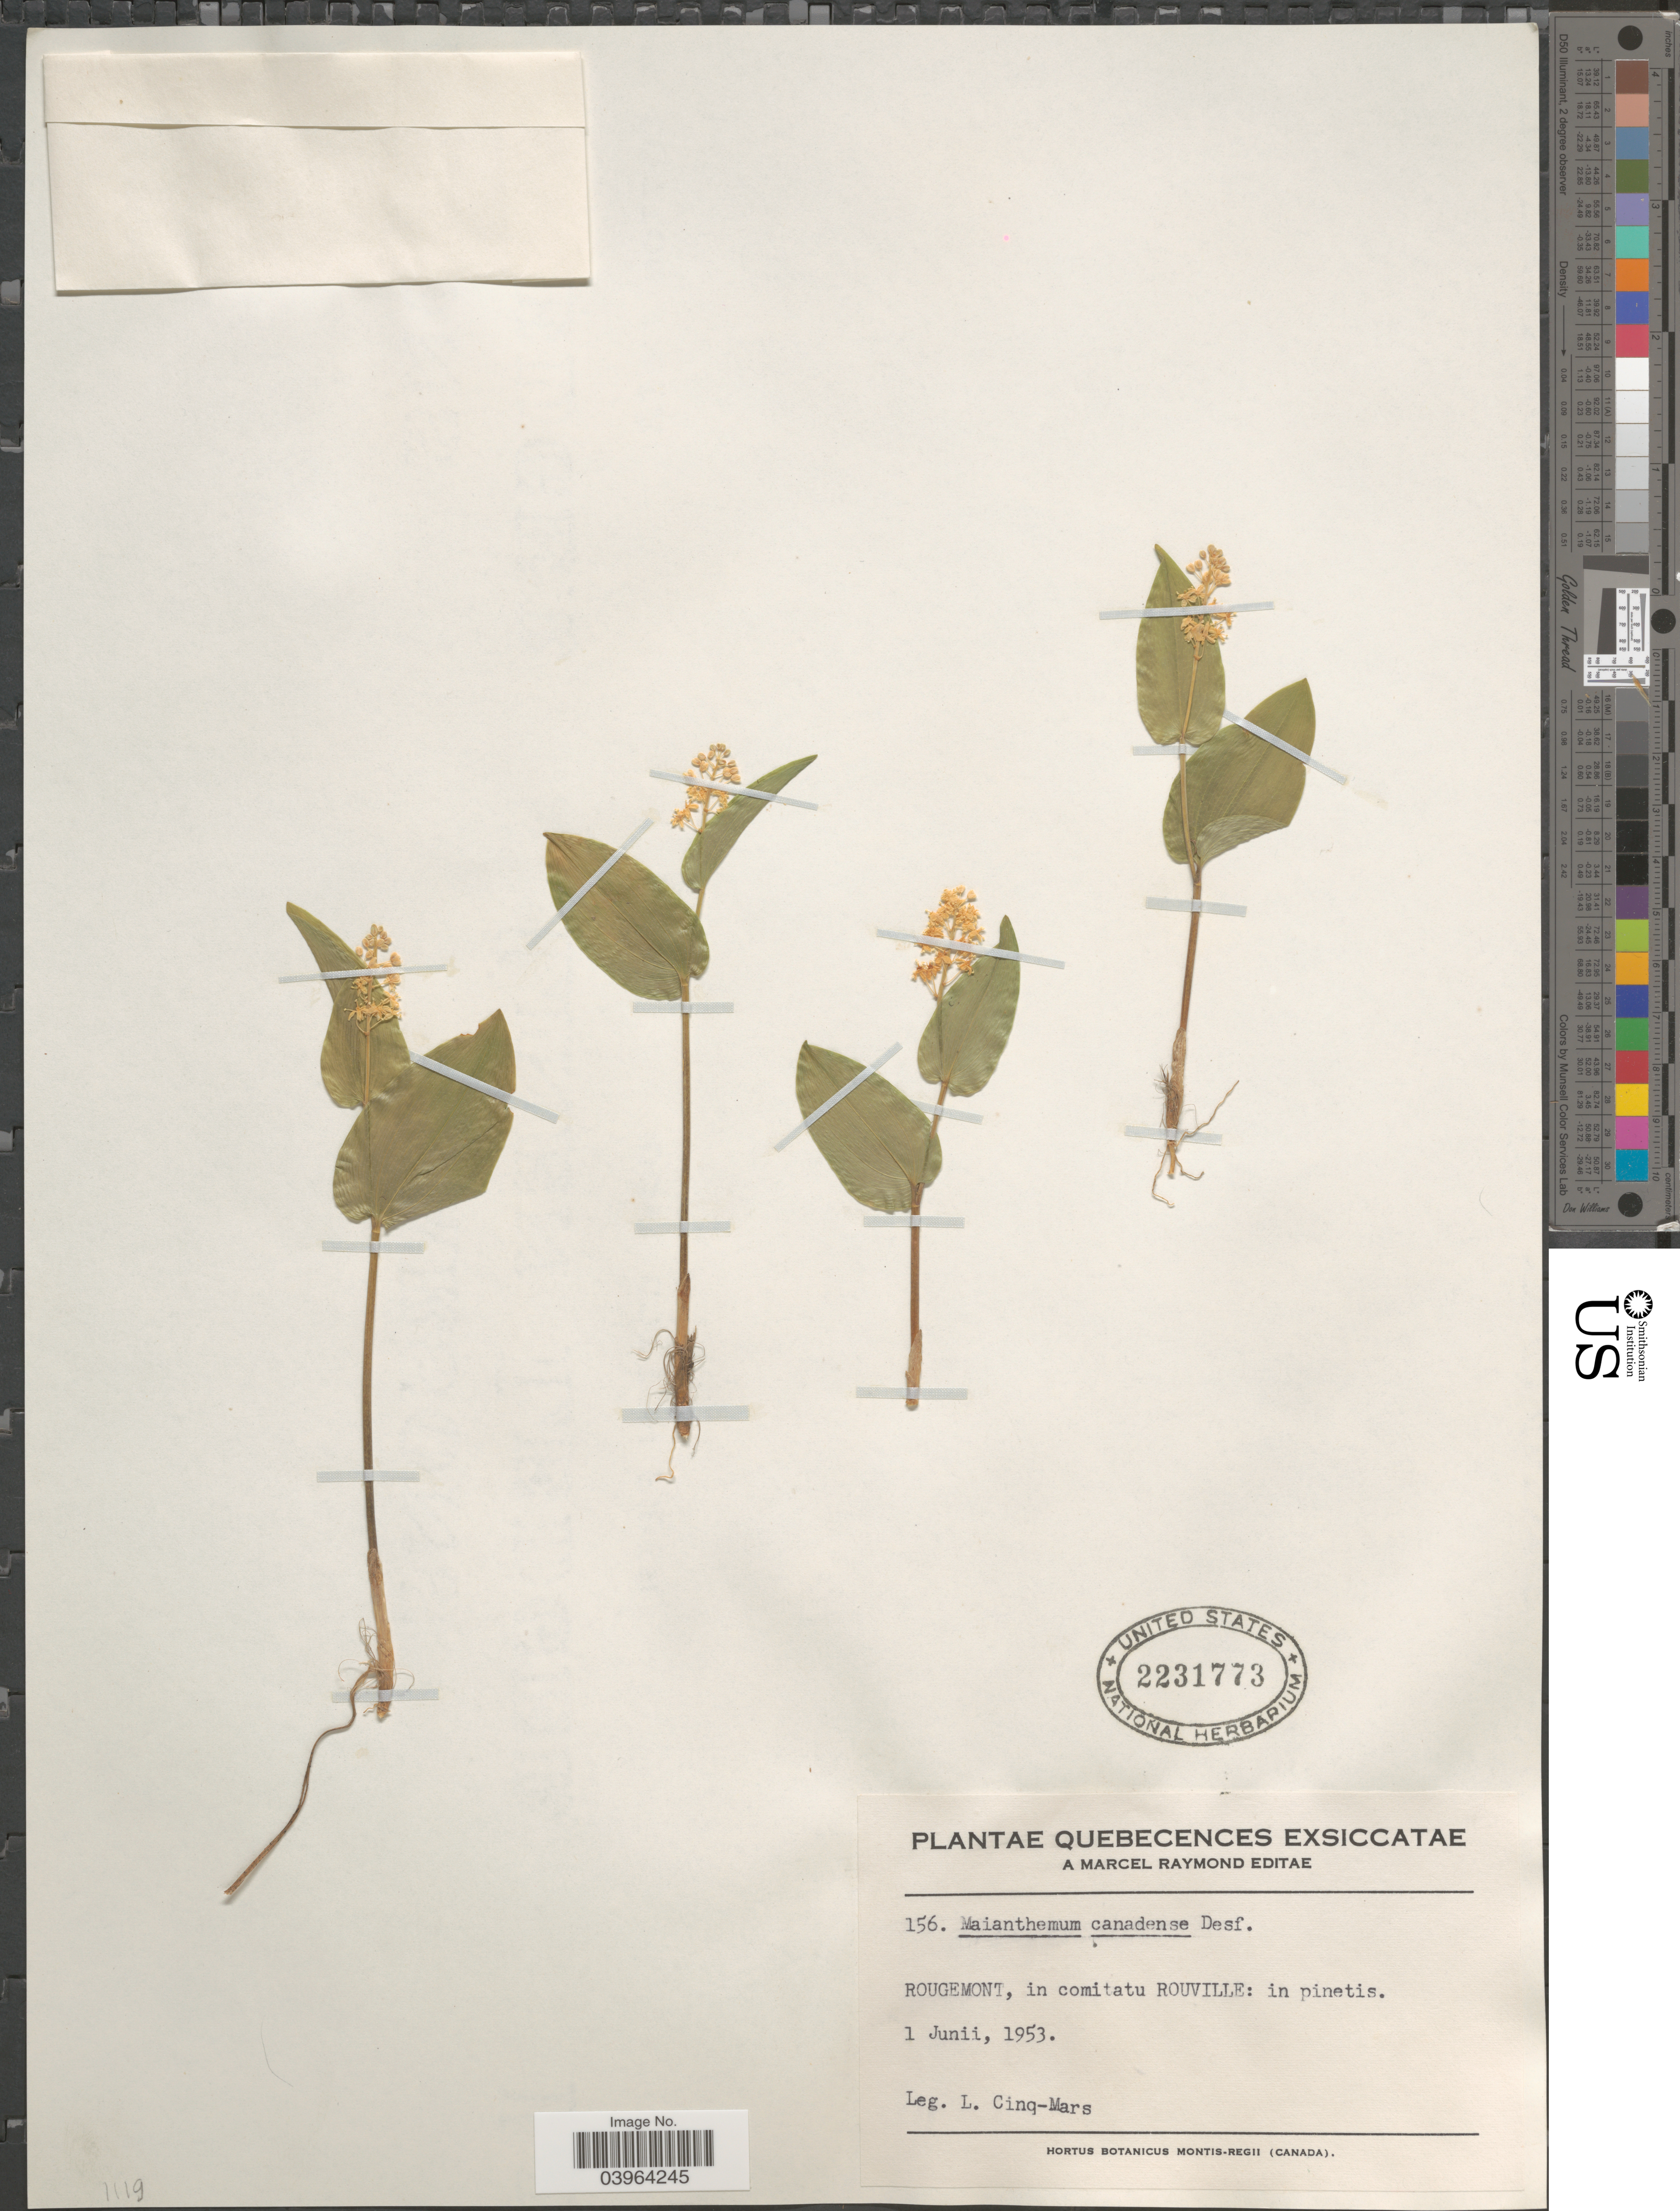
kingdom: Plantae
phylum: Tracheophyta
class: Liliopsida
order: Asparagales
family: Asparagaceae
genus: Maianthemum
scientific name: Maianthemum canadense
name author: Desf.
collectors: L. Cinq-Mars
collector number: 156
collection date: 1953-06-01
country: Canada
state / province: Quebec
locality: Rougemont, in comitatu Rouville: in pinetis.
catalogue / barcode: US 2231773